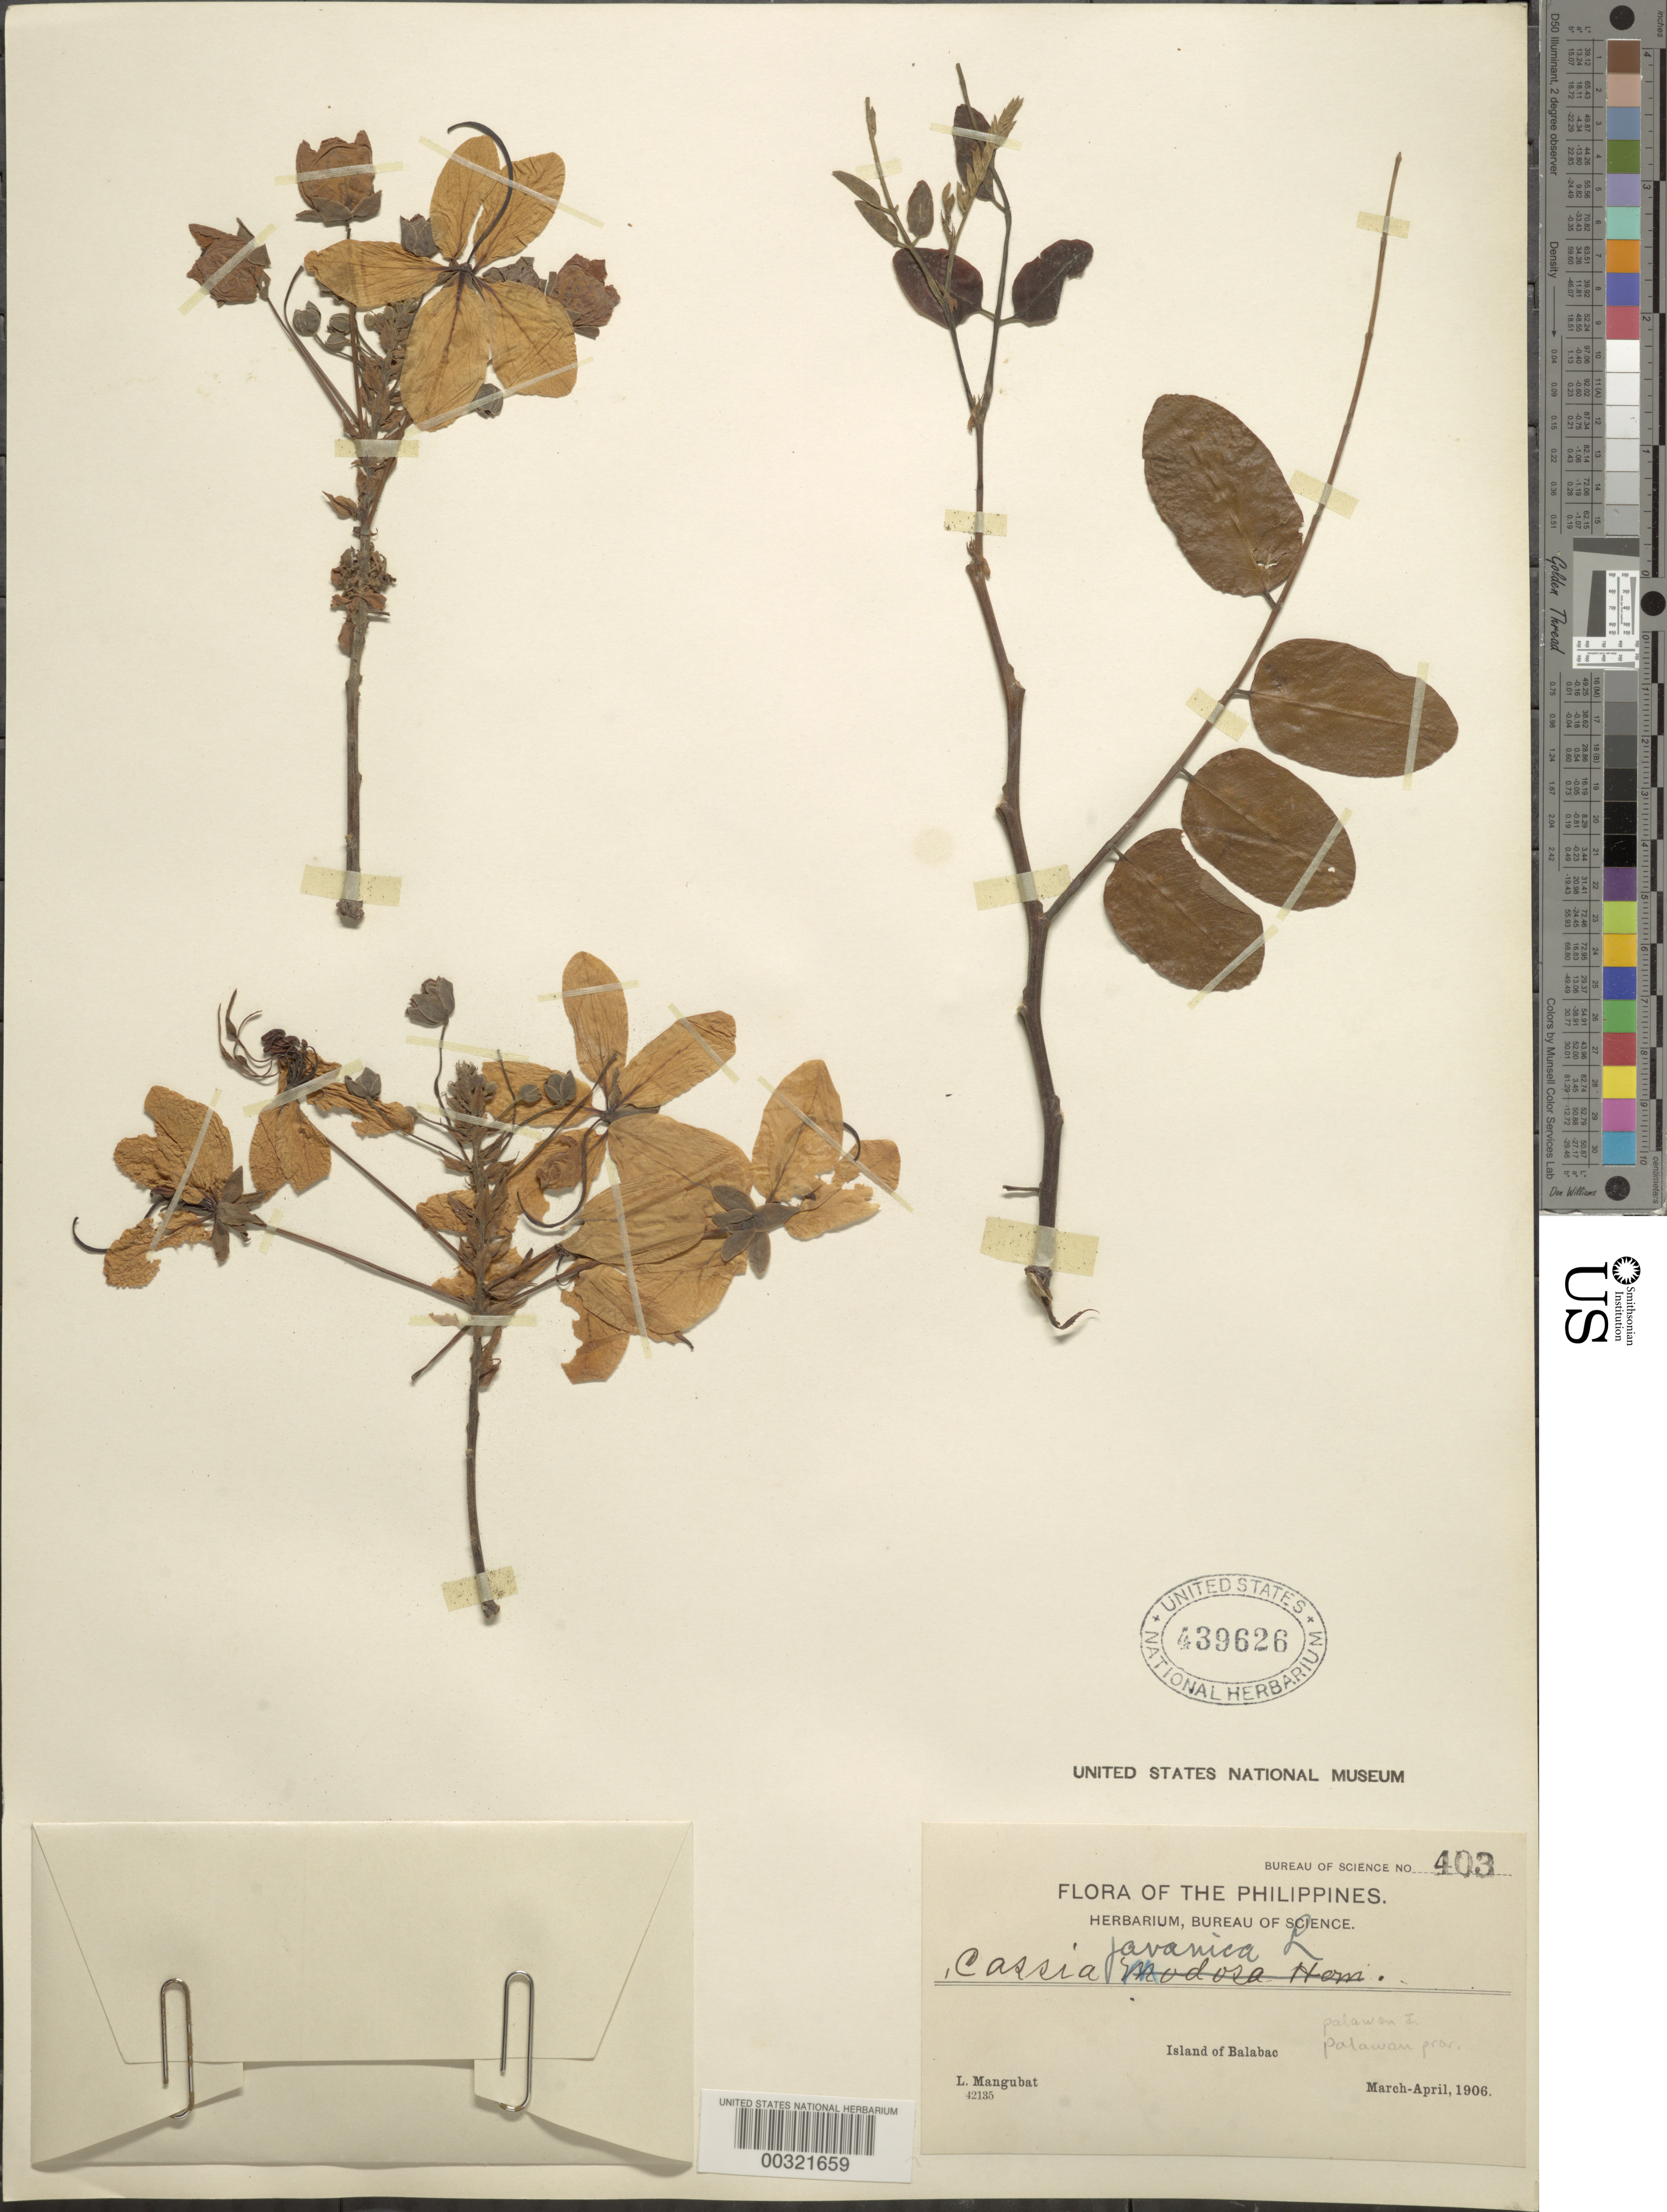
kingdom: Plantae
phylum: Tracheophyta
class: Magnoliopsida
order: Fabales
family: Fabaceae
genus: Cassia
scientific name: Cassia javanica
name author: L.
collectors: L. Mangubat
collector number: Bureau Of Science No. 403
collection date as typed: Mar 1906 to -- Apr 1906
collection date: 1906-03/1906-04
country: Philippines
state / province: Mimaropa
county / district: Palawan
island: Palawan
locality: Balabac i.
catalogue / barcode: US 439626